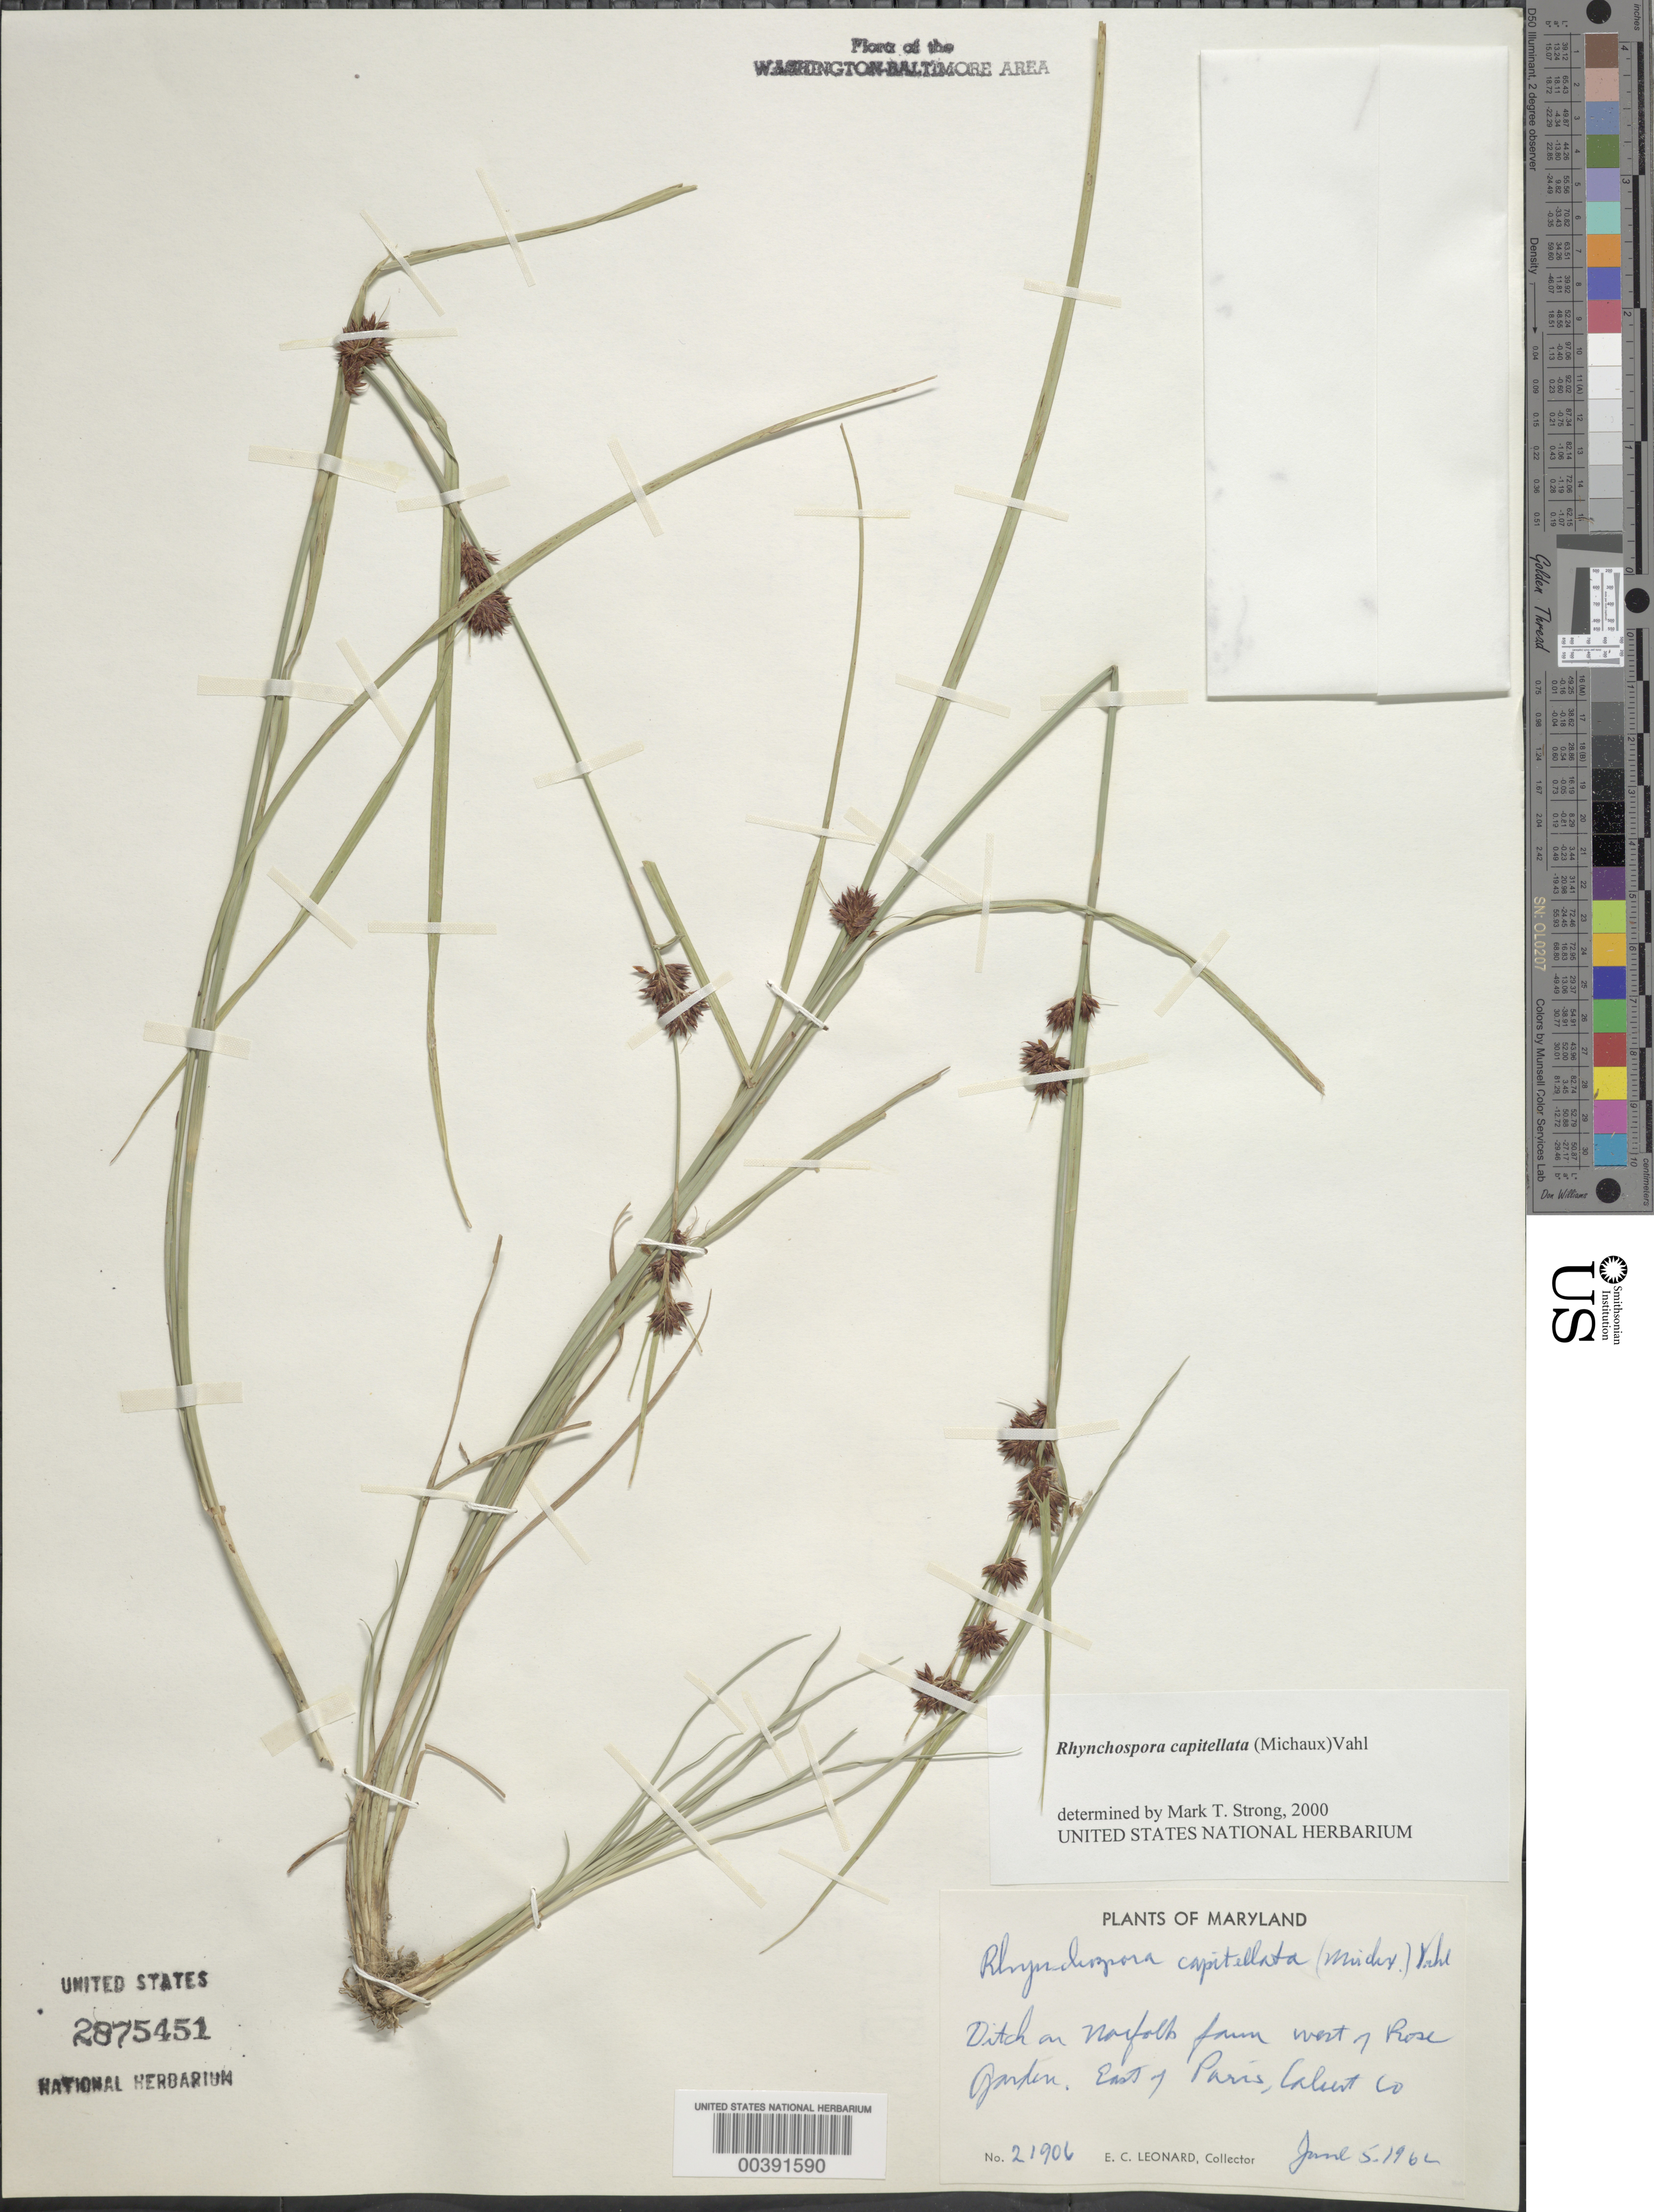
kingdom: Plantae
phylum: Tracheophyta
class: Liliopsida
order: Poales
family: Cyperaceae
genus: Rhynchospora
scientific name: Rhynchospora capitellata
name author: (Michx.) Vahl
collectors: E. C. Leonard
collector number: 21906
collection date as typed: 05 Jun 1962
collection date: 1962-06-05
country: United States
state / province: Maryland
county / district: Calvert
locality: East of Paris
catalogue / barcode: US 2875451